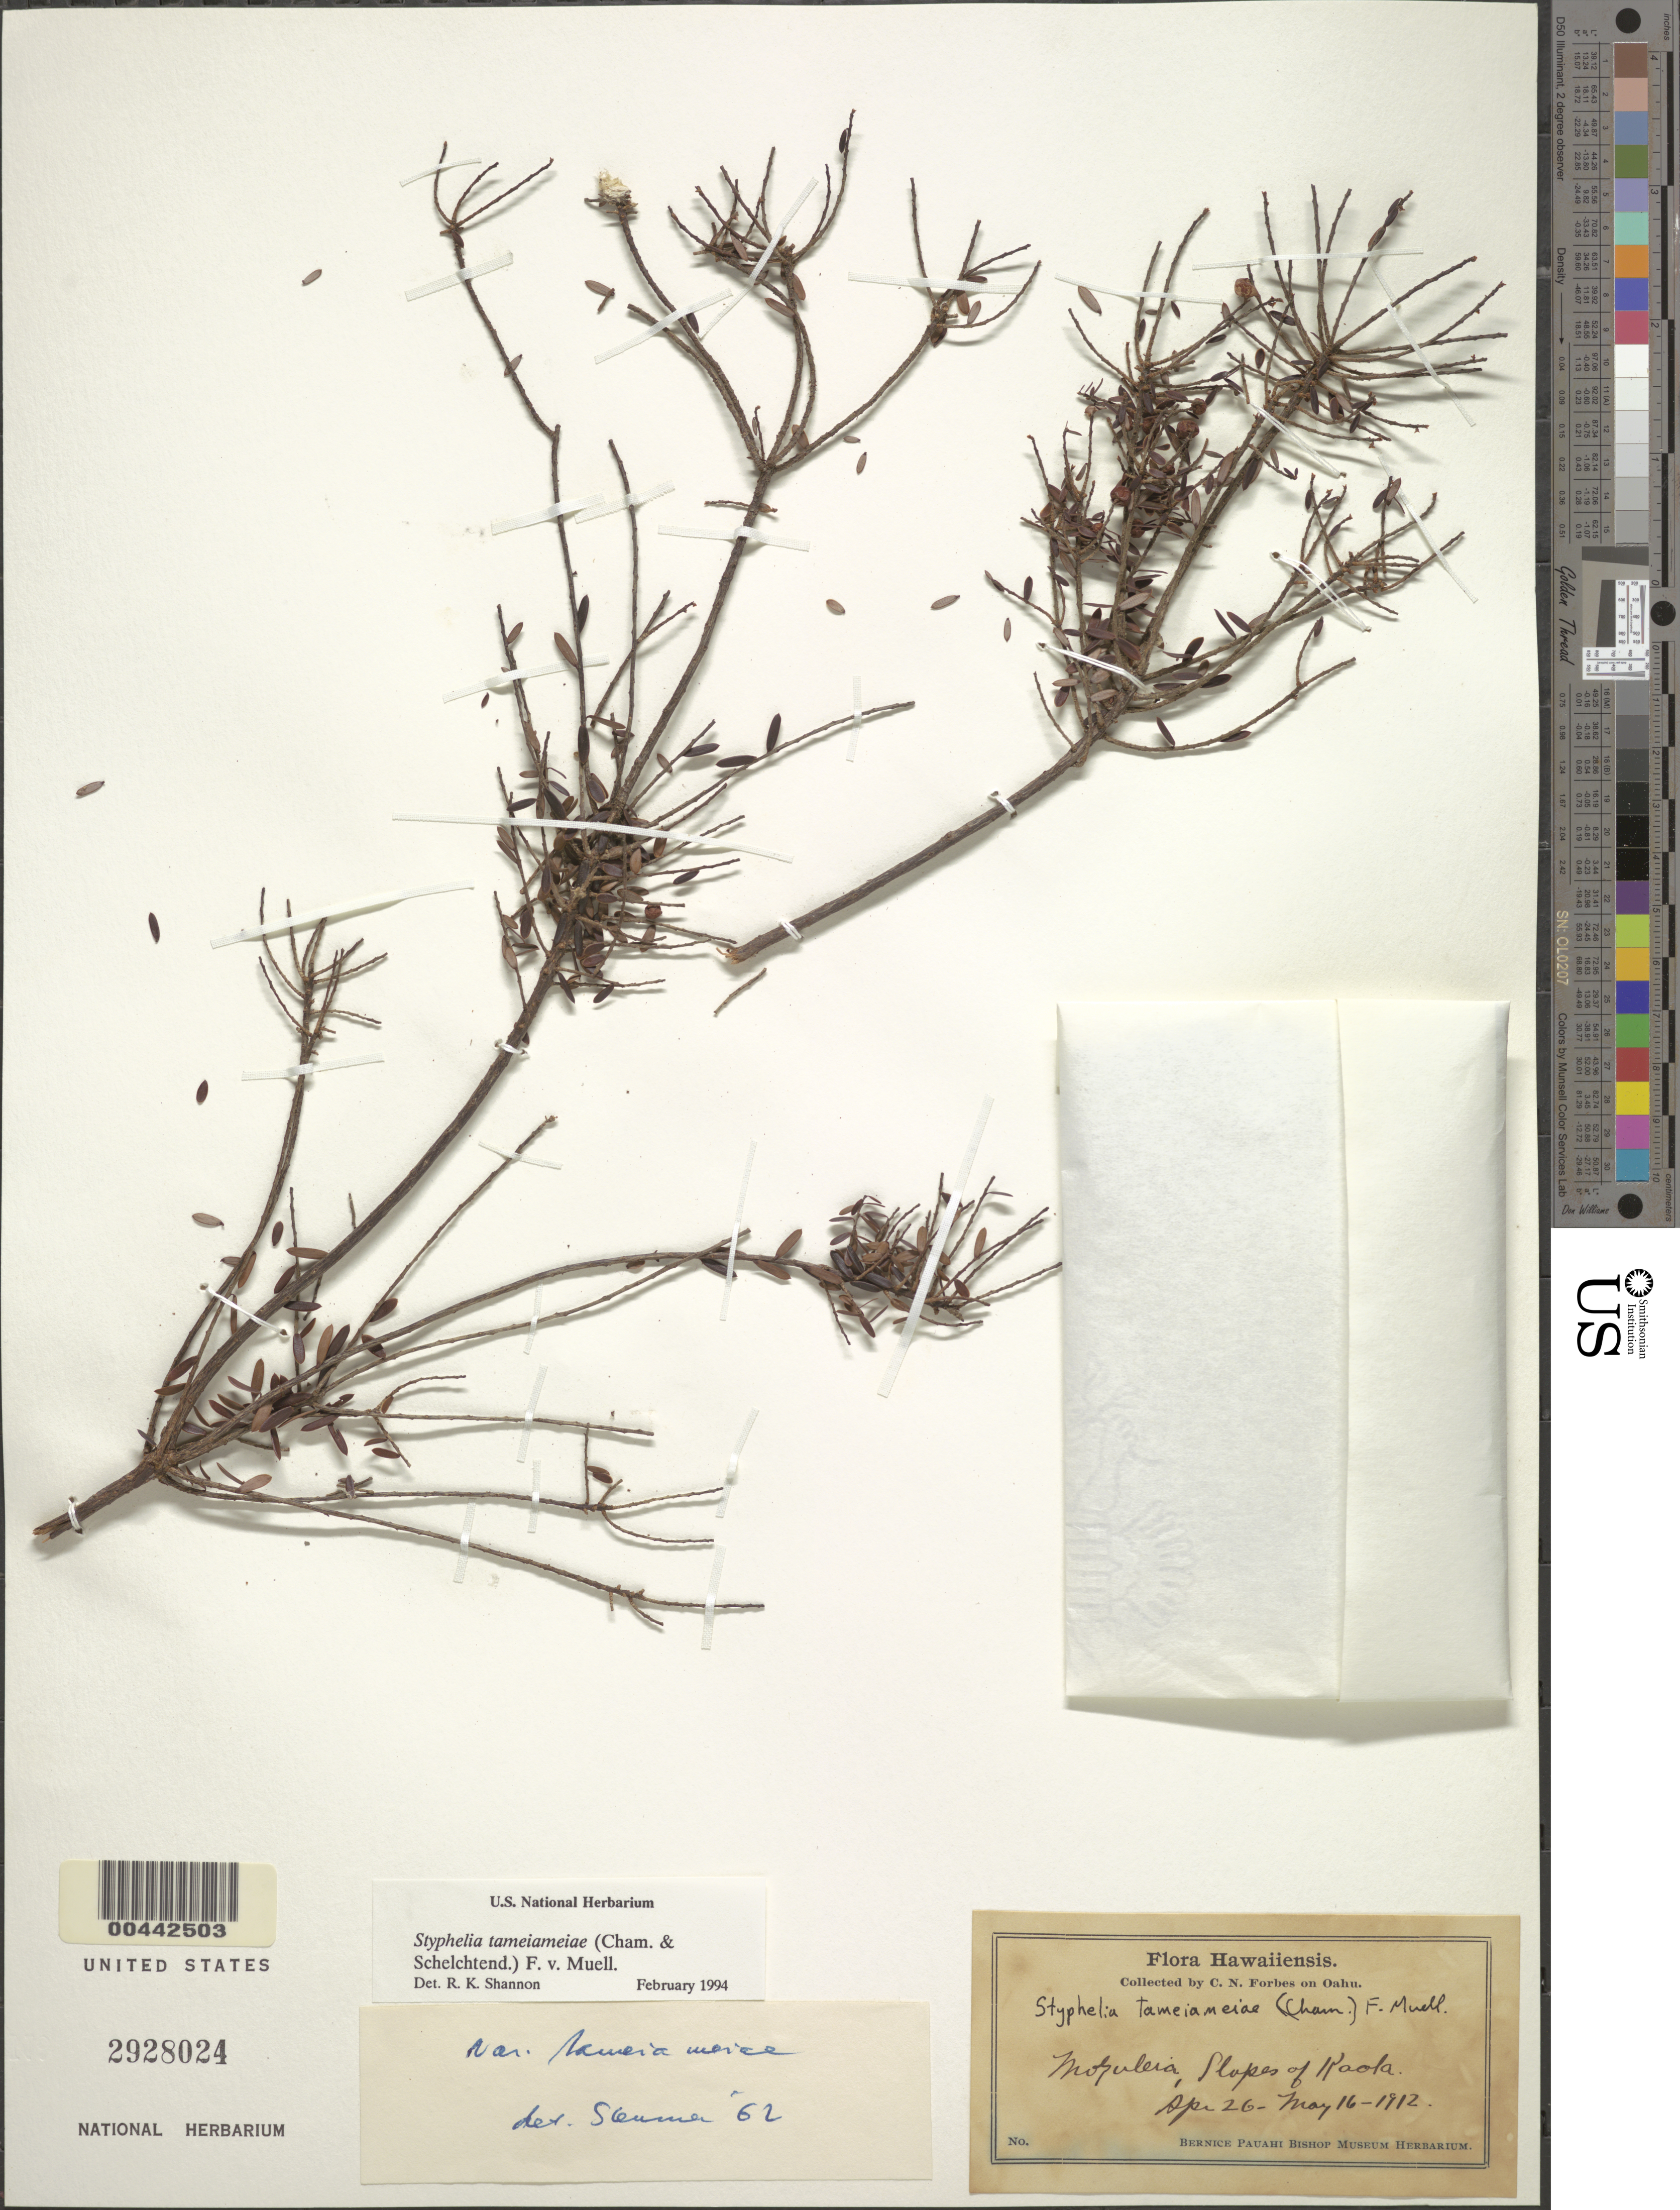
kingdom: Plantae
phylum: Tracheophyta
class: Magnoliopsida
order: Ericales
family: Ericaceae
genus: Leptecophylla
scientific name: Leptecophylla tameiameiae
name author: (Cham. & Schltdl.) C.M. Weiller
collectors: C. N. Forbes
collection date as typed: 26 Apr 1912 to 16 May 1912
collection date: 1912-04-26/1912-05-16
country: United States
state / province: Hawaii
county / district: Honolulu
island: Oahu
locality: Mokuleia, slopes of Kaala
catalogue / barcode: US 2928024